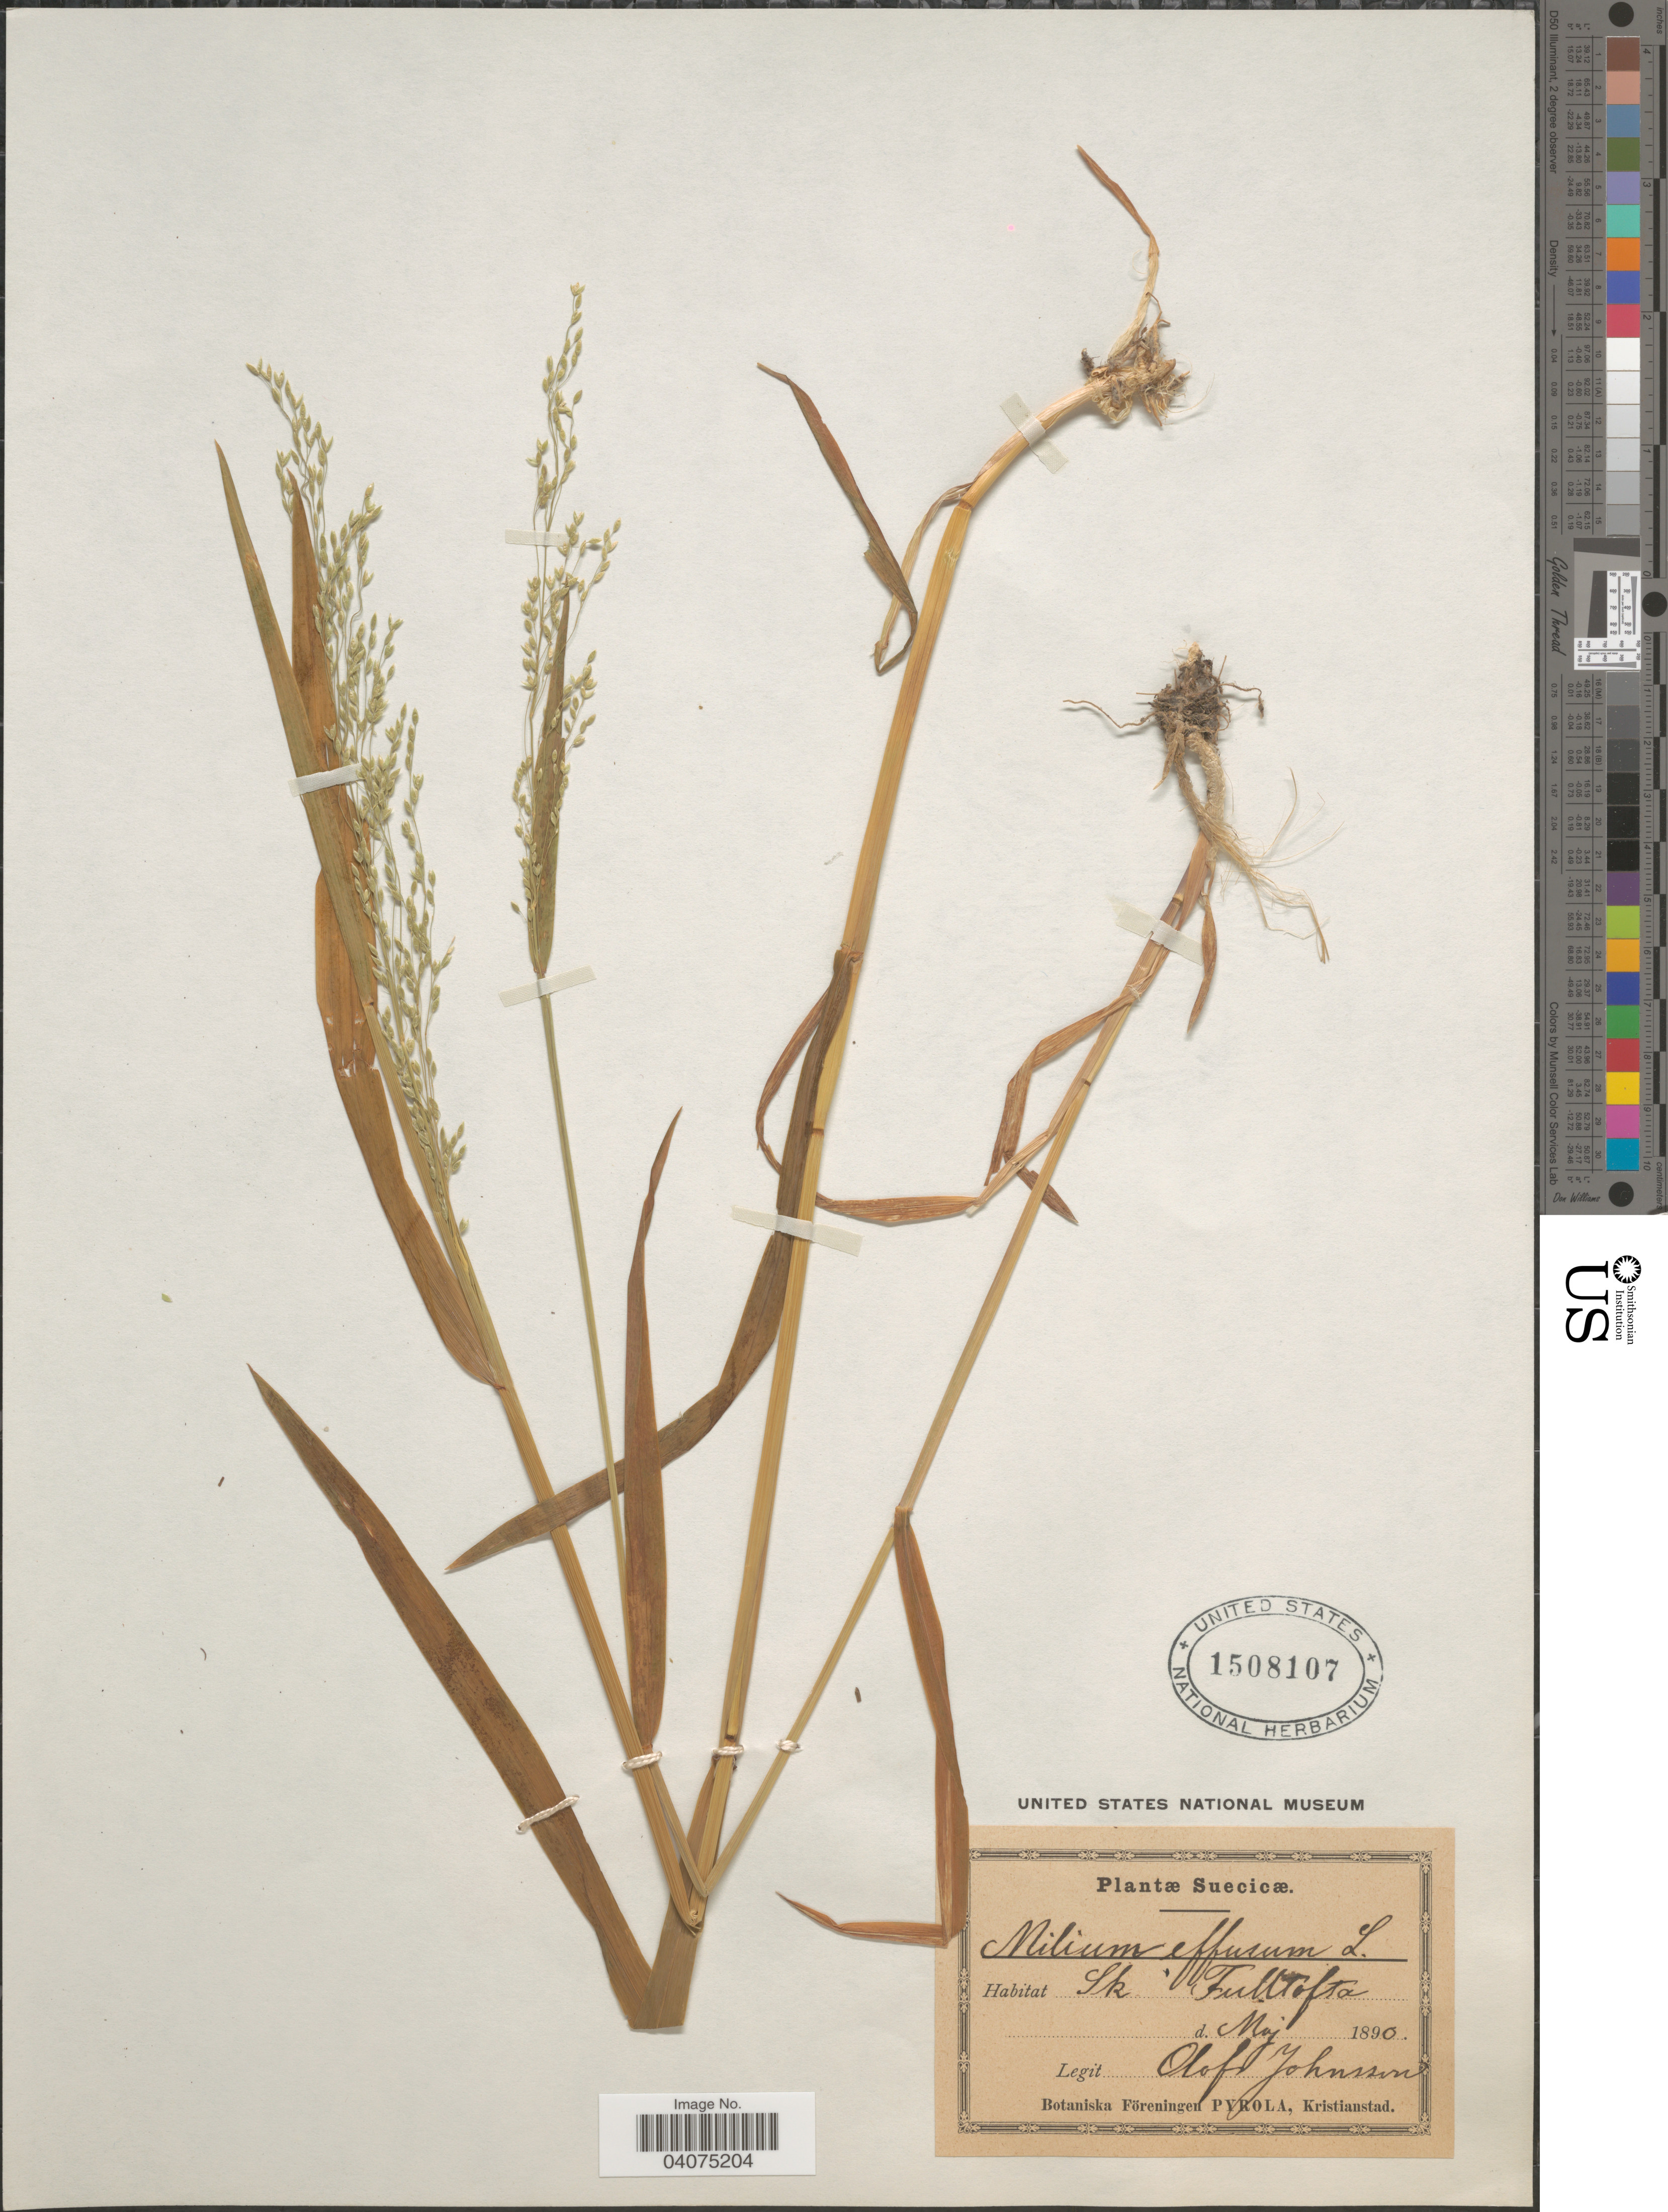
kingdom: Plantae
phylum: Tracheophyta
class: Liliopsida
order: Poales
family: Poaceae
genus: Milium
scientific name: Milium effusum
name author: L.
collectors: O. Johnsson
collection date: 1890-05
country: Sweden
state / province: Skåne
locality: Sk Fulltofta.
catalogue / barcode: US 1508107